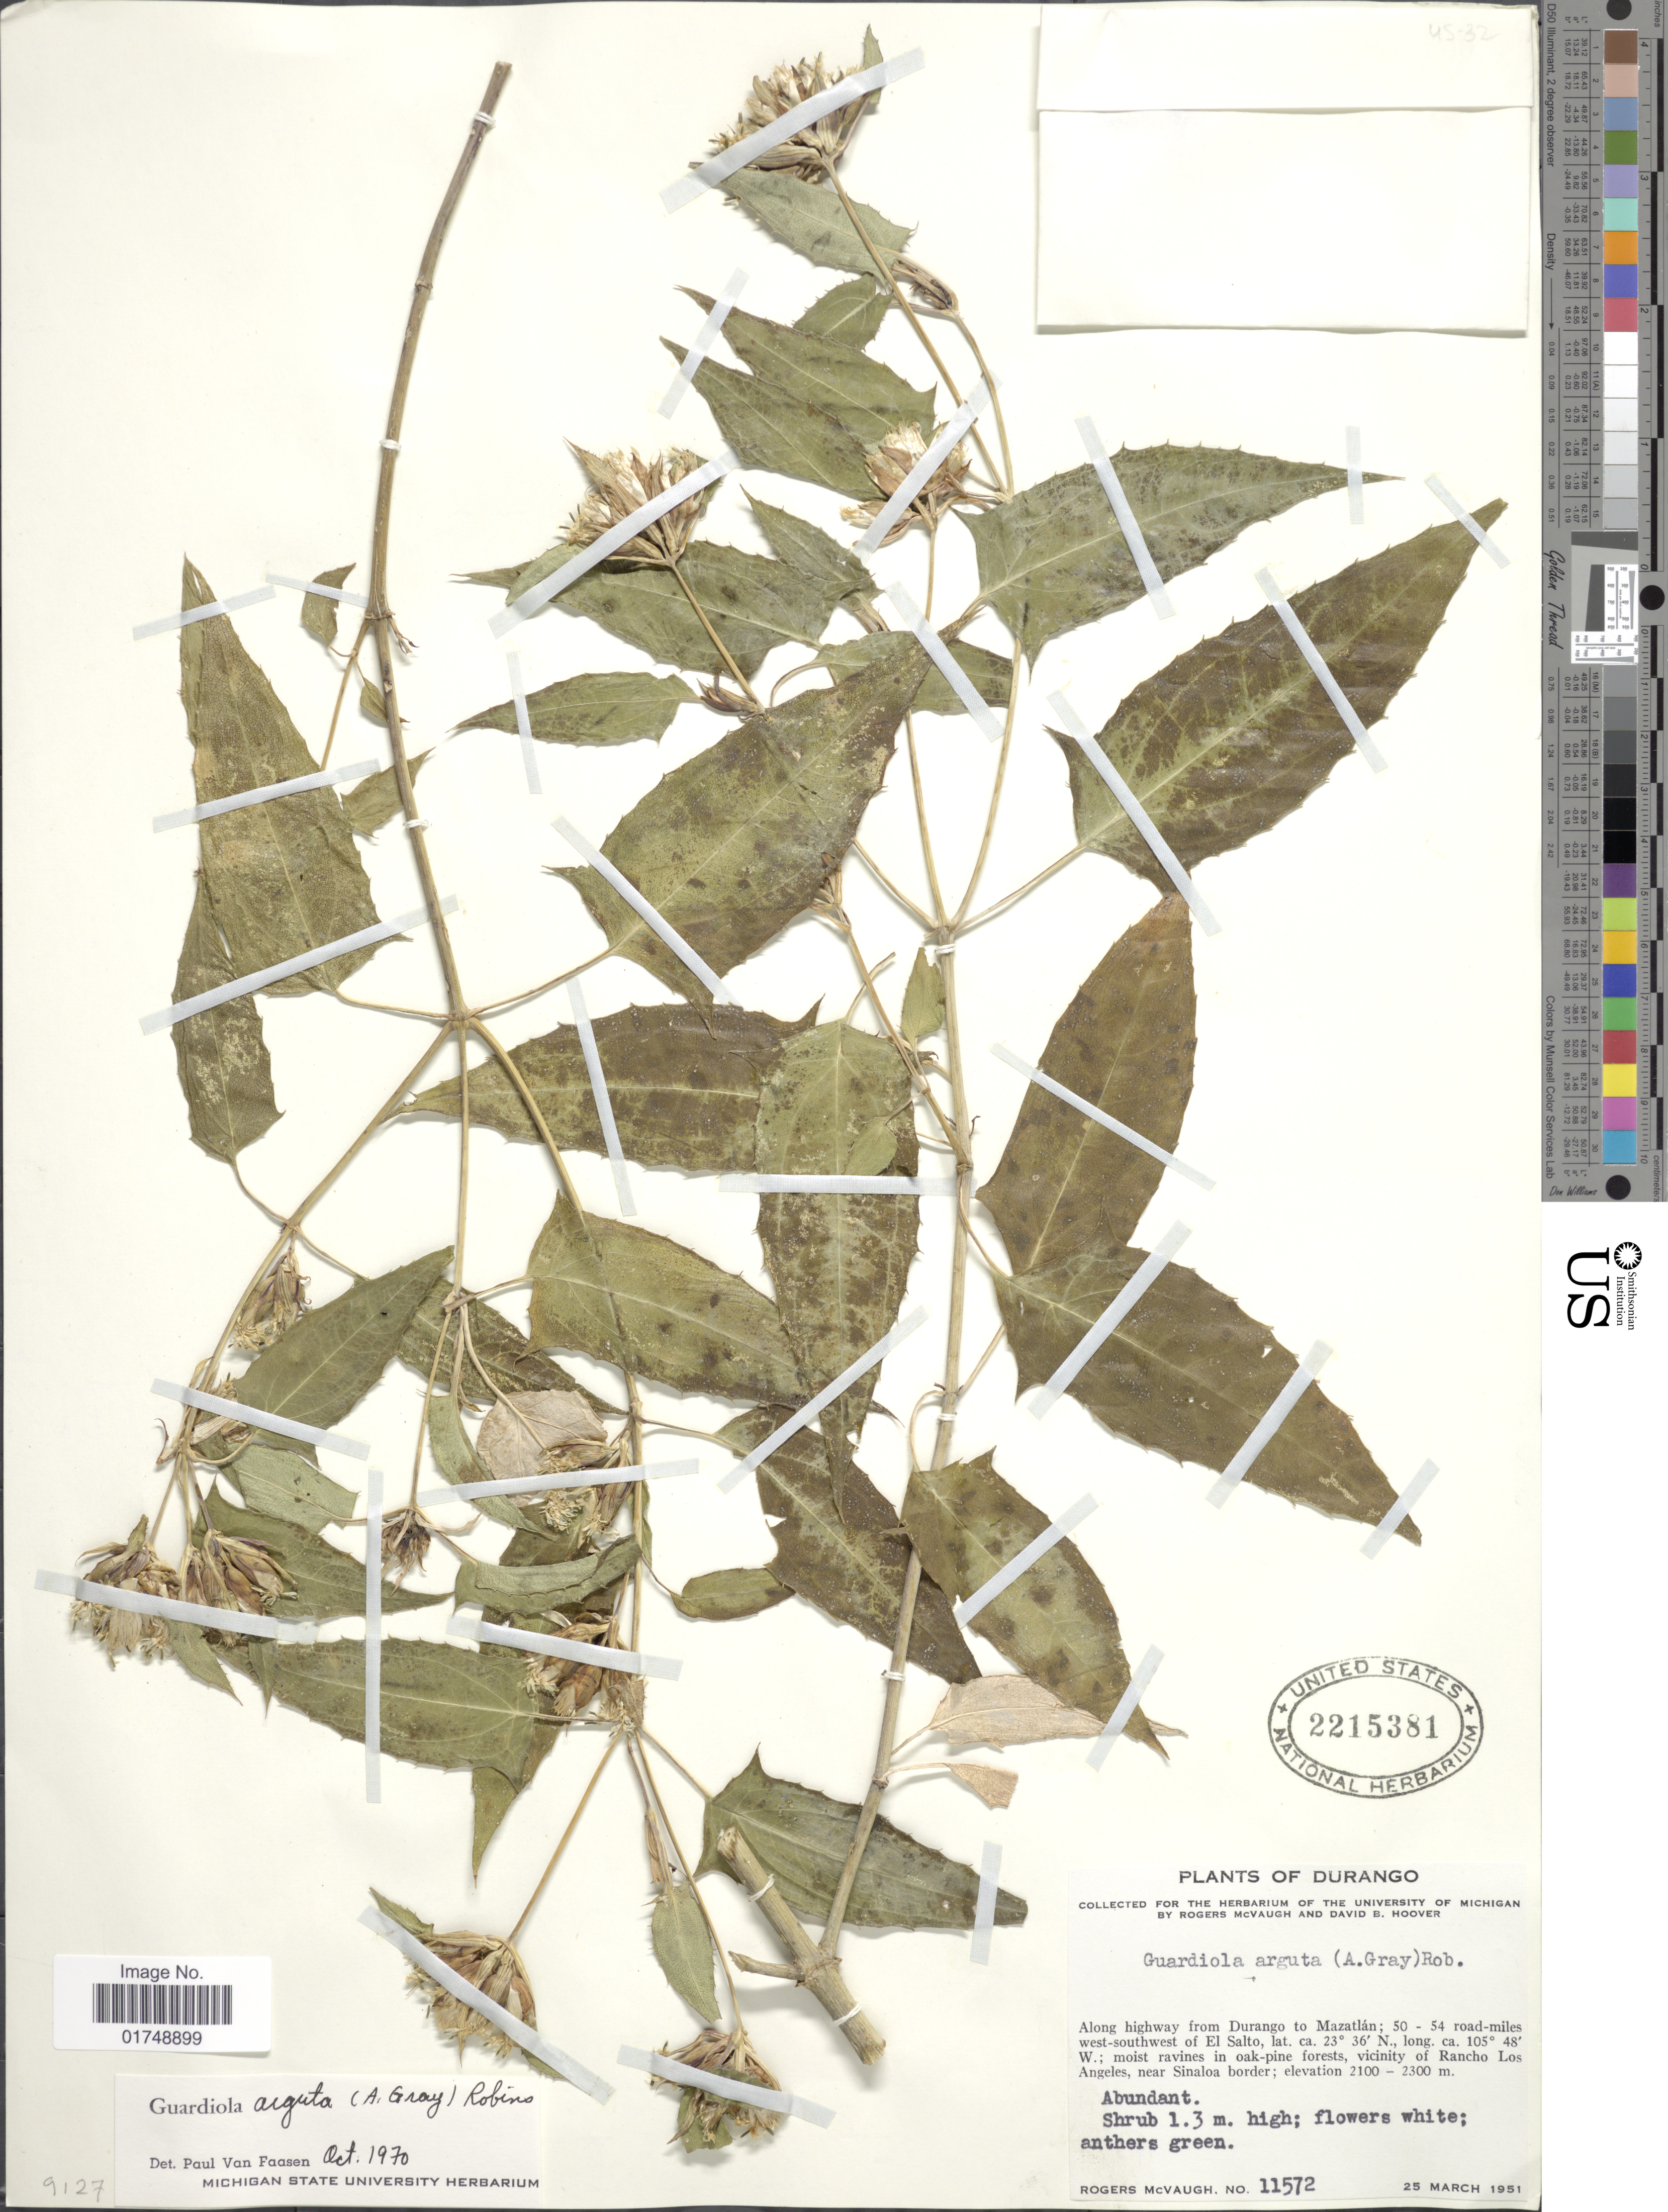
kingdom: Plantae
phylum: Tracheophyta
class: Magnoliopsida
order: Asterales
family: Asteraceae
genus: Guardiola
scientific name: Guardiola arguta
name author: (A. Gray) B.L. Rob.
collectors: R. McVaugh & D. B. Hoover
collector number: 11572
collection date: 1951-03-25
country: Mexico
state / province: Durango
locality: Along highway from Durango to mazatlan; 50-54 road-miles west-southwest of El Salto, vicinity of Rancho Los Angeles, near Sinaloa border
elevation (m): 2100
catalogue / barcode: US 2215381